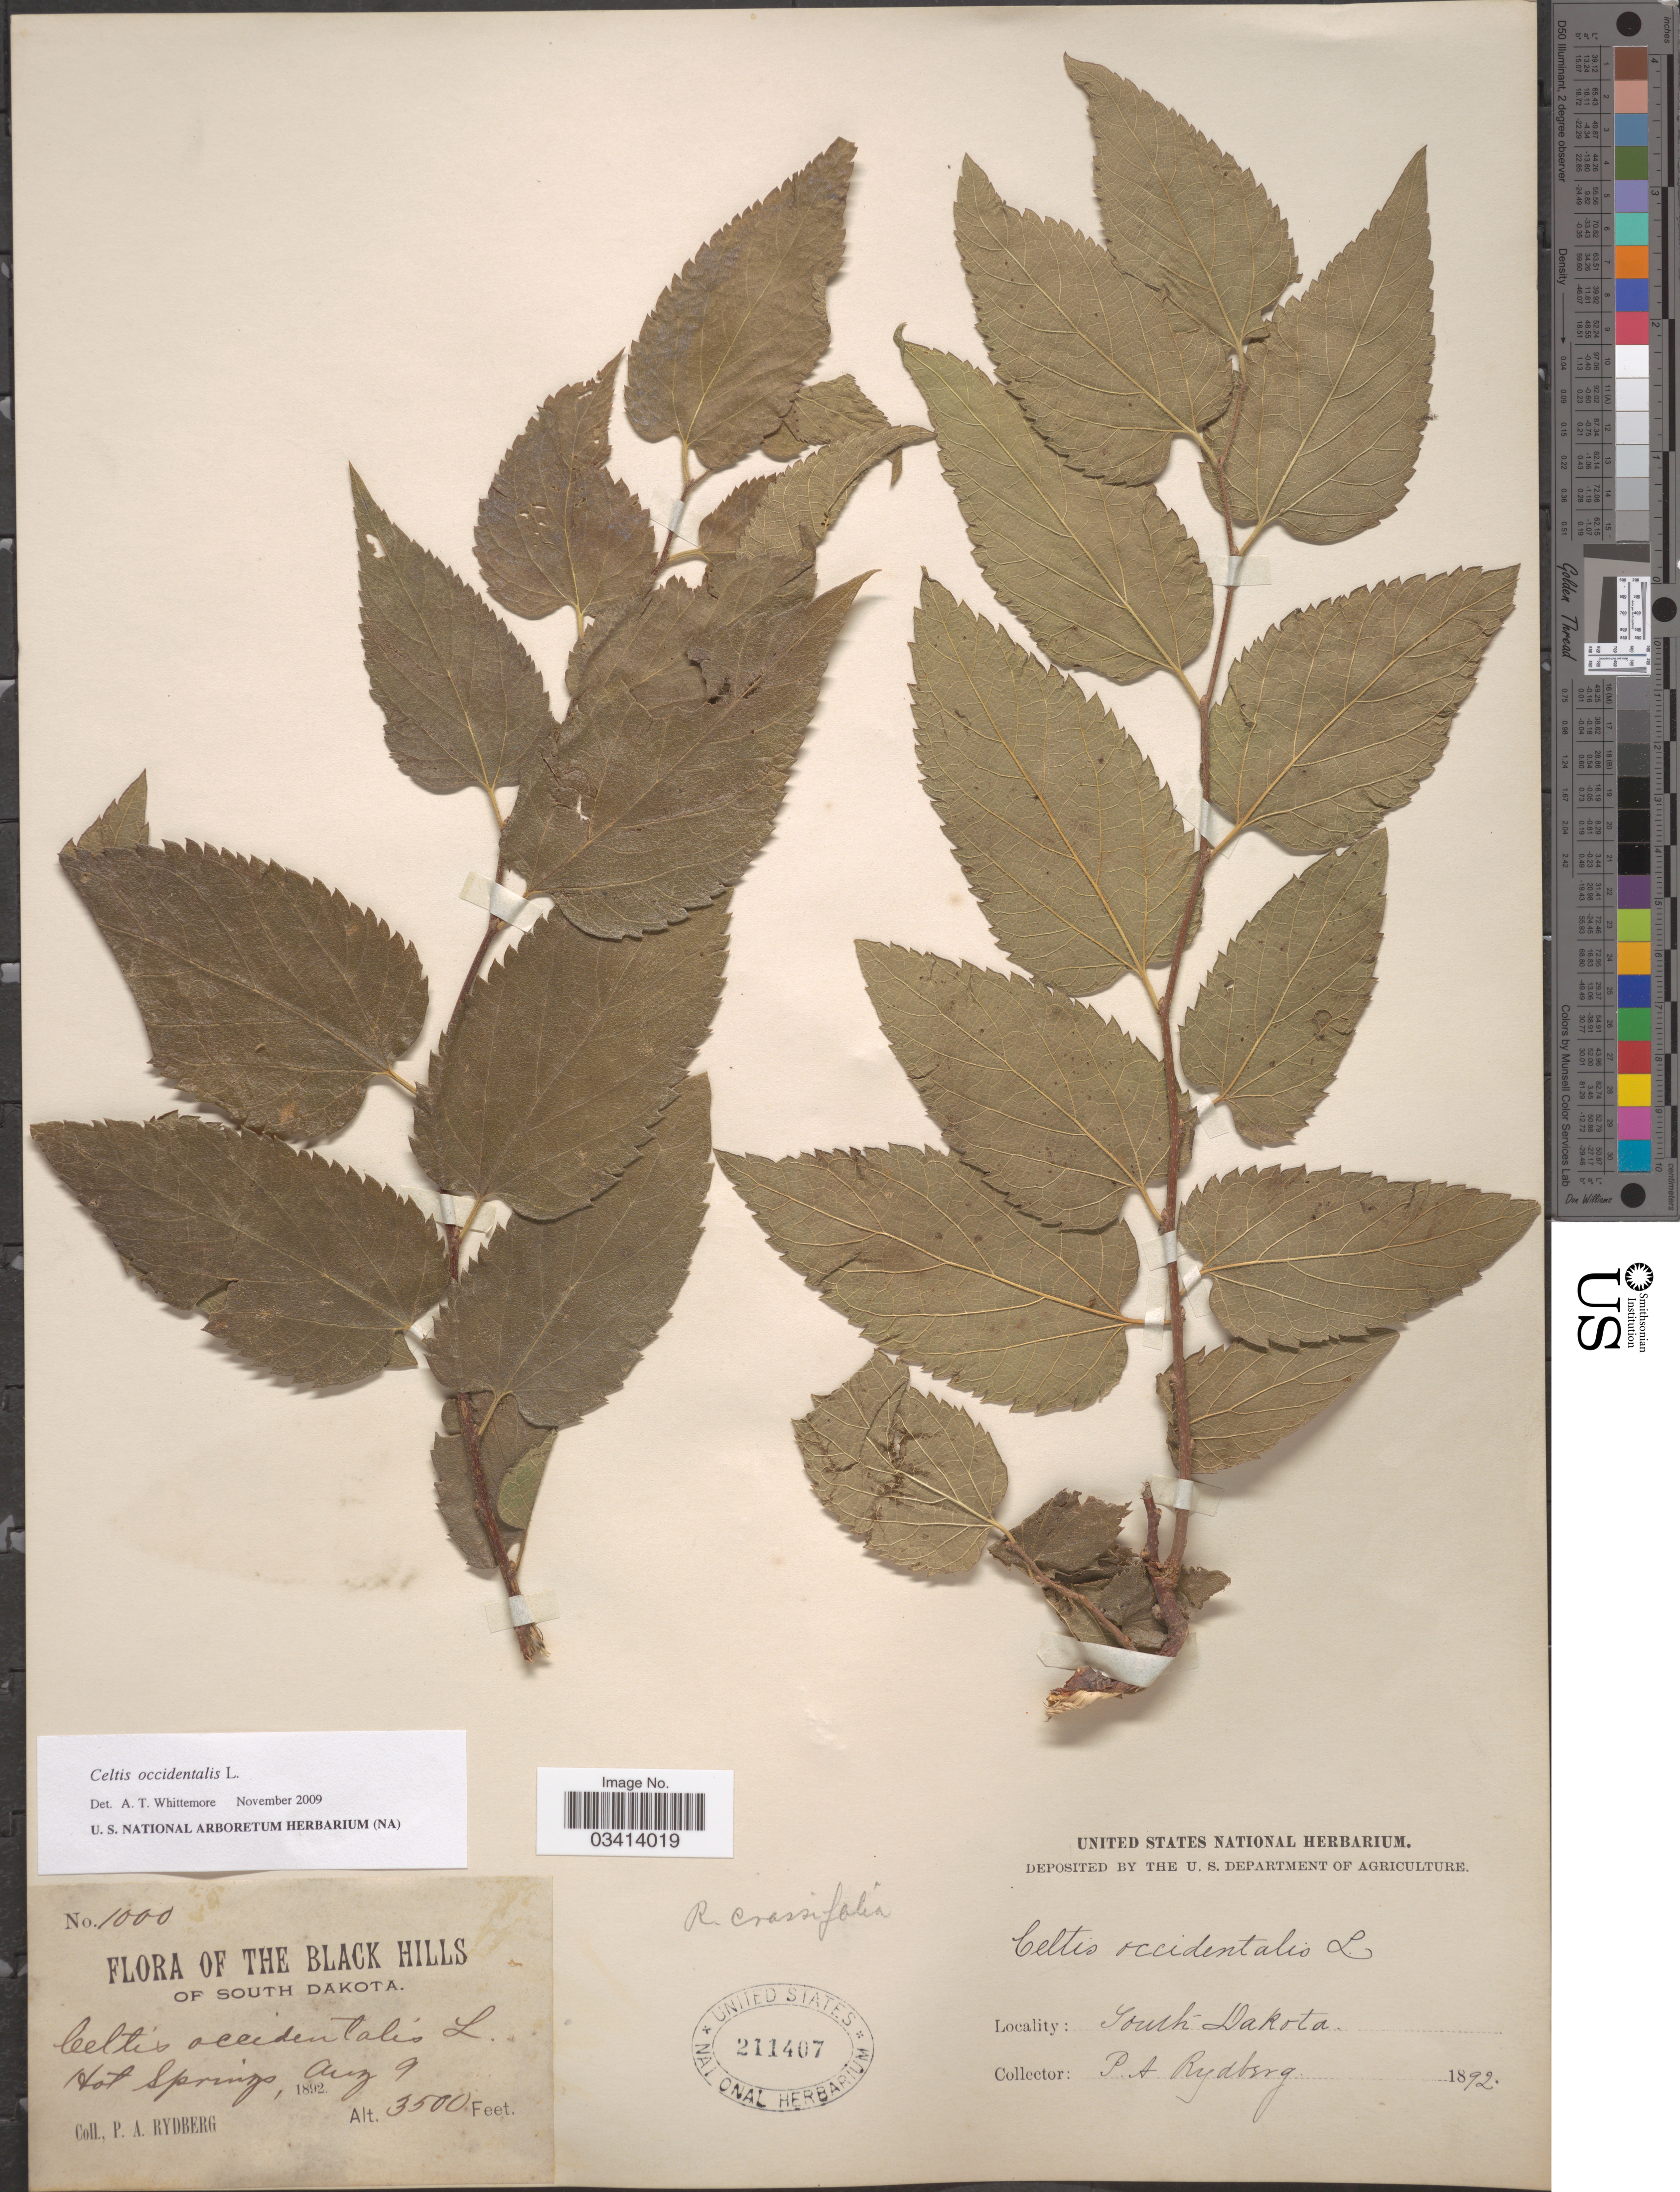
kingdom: Plantae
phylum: Tracheophyta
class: Magnoliopsida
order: Rosales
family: Cannabaceae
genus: Celtis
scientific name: Celtis occidentalis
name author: L.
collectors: P. A. Rydberg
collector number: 1000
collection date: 1892-08-09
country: United States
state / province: South Dakota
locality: The Black Hills. Hot Springs.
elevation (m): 1067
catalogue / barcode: US 211407